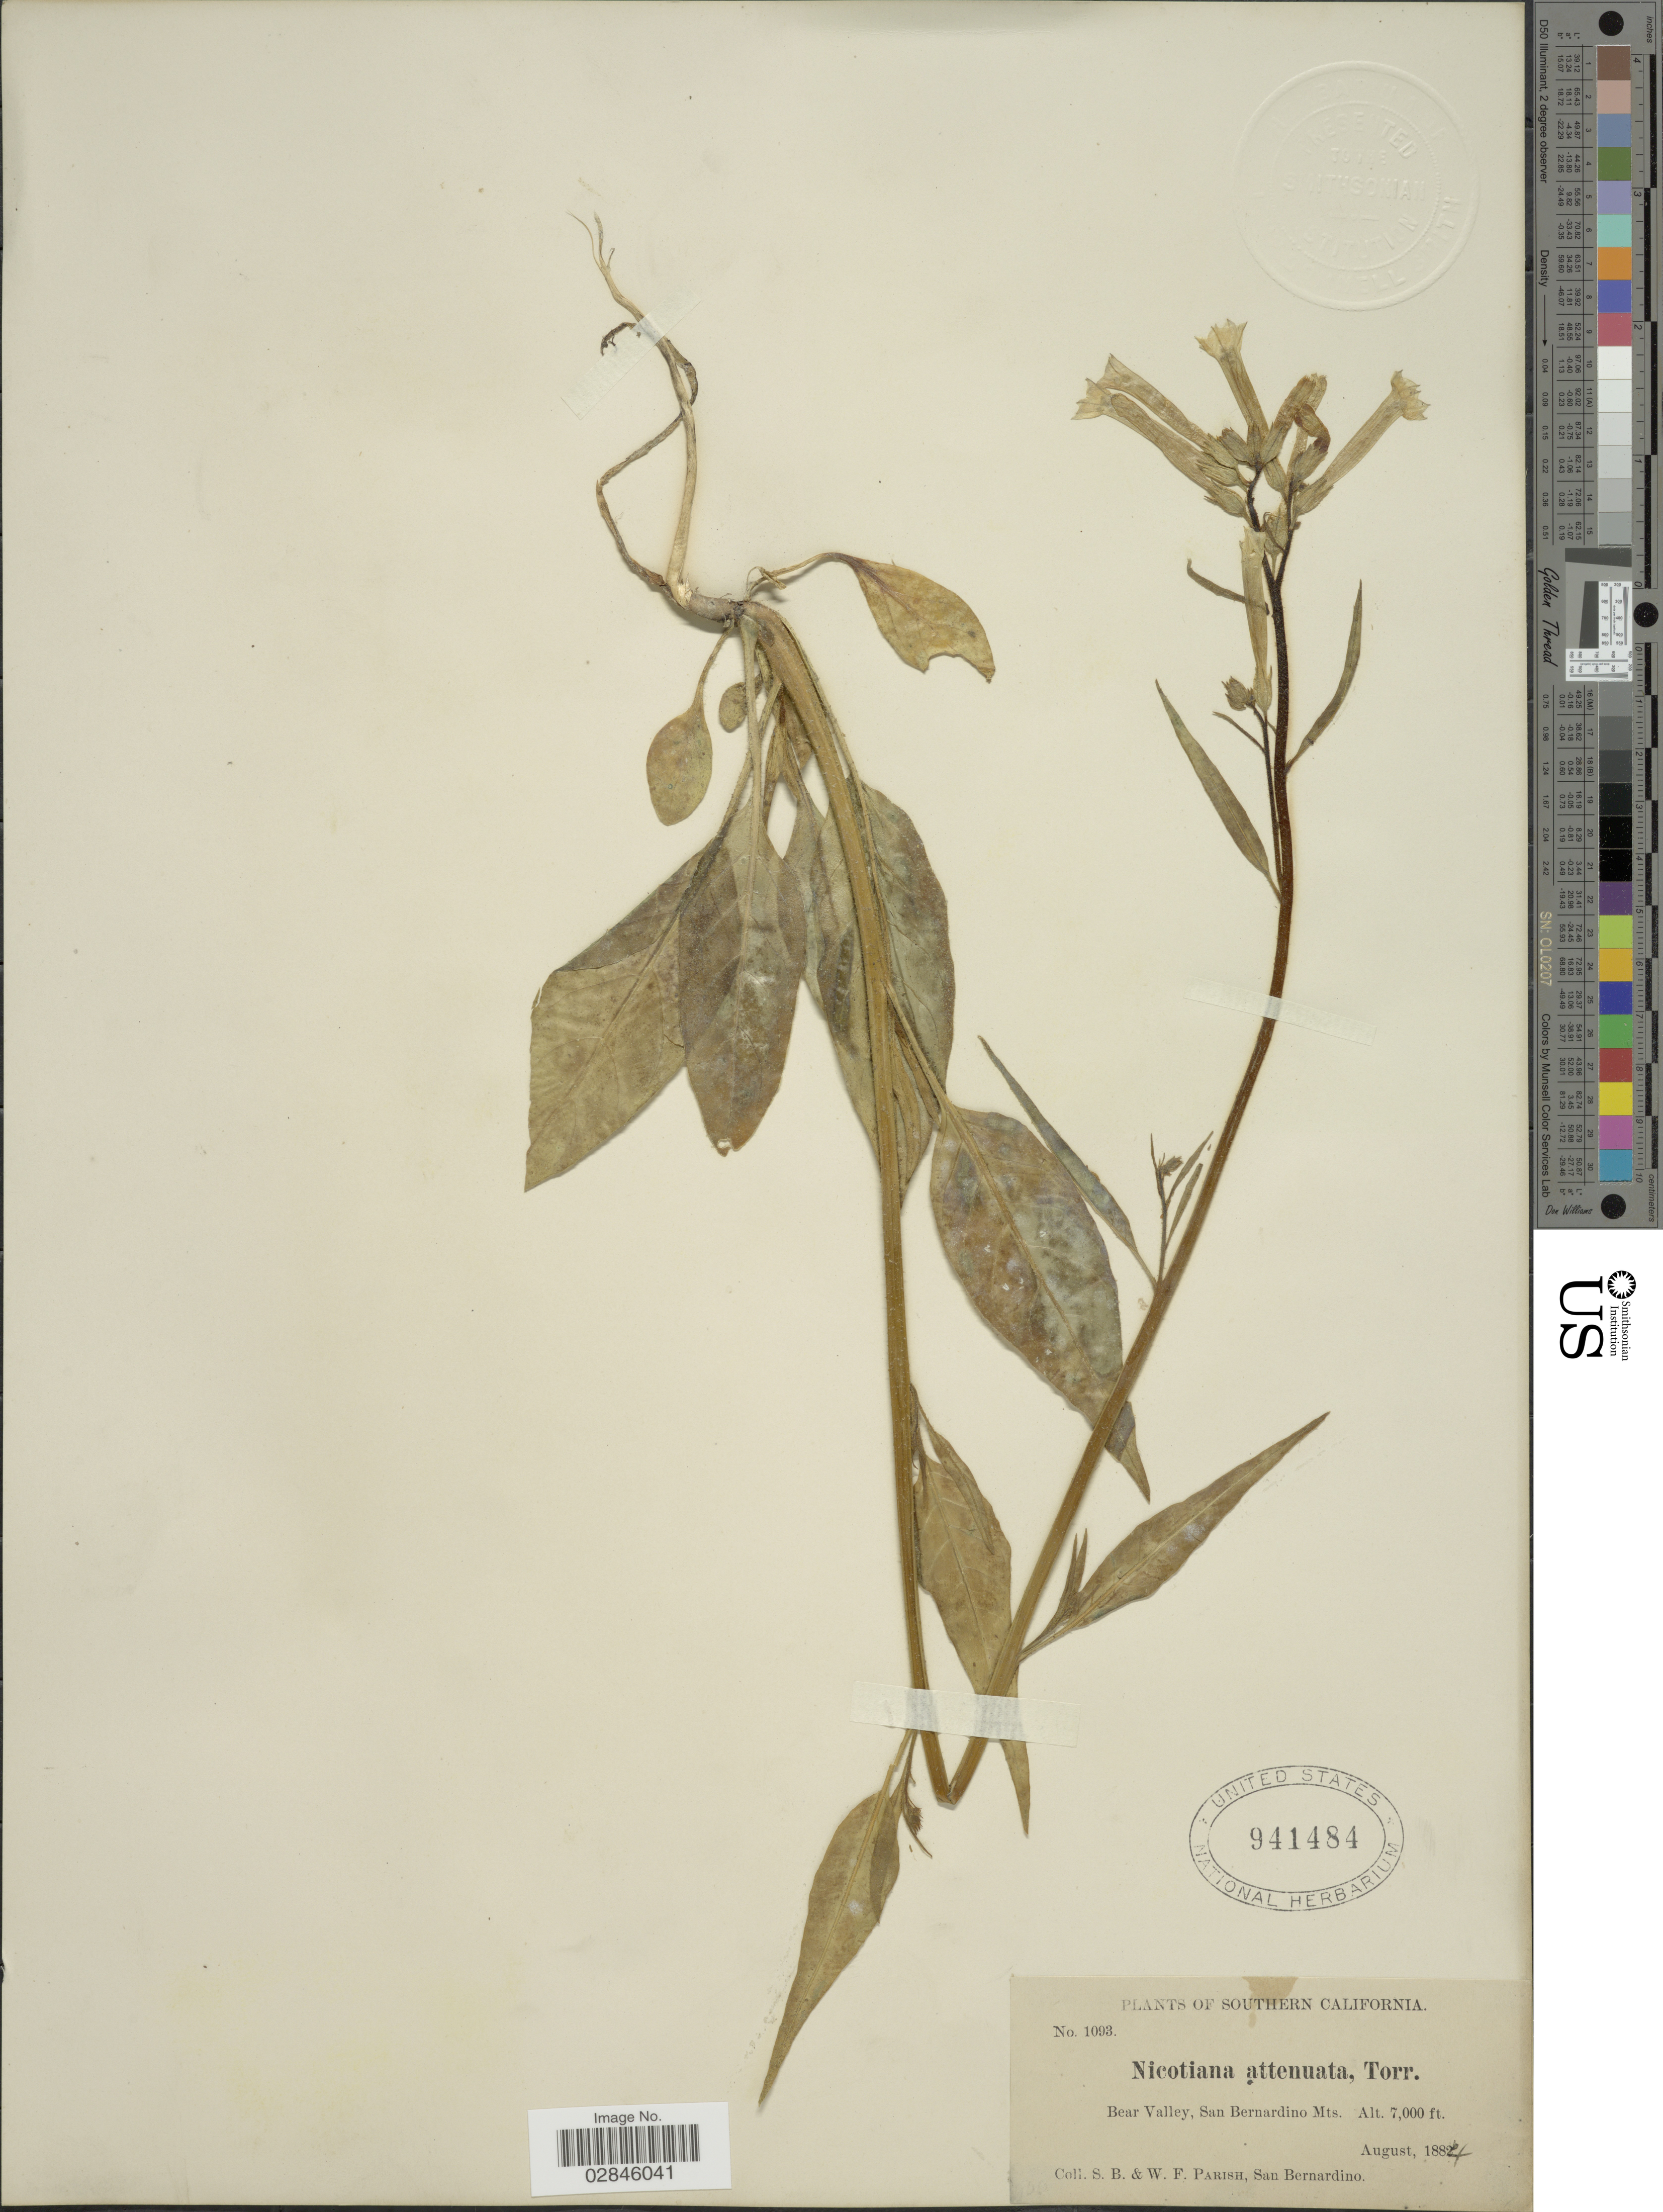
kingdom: Plantae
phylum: Tracheophyta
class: Magnoliopsida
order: Solanales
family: Solanaceae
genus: Nicotiana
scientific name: Nicotiana attenuata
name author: Torr. ex S. Watson in C. King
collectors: S. B. Parish & W. F. Parish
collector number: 1093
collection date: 1884-08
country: United States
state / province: California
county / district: San Bernardino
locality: Southern California. Bear Valley, San Bernardino Mts.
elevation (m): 2134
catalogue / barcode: US 941484